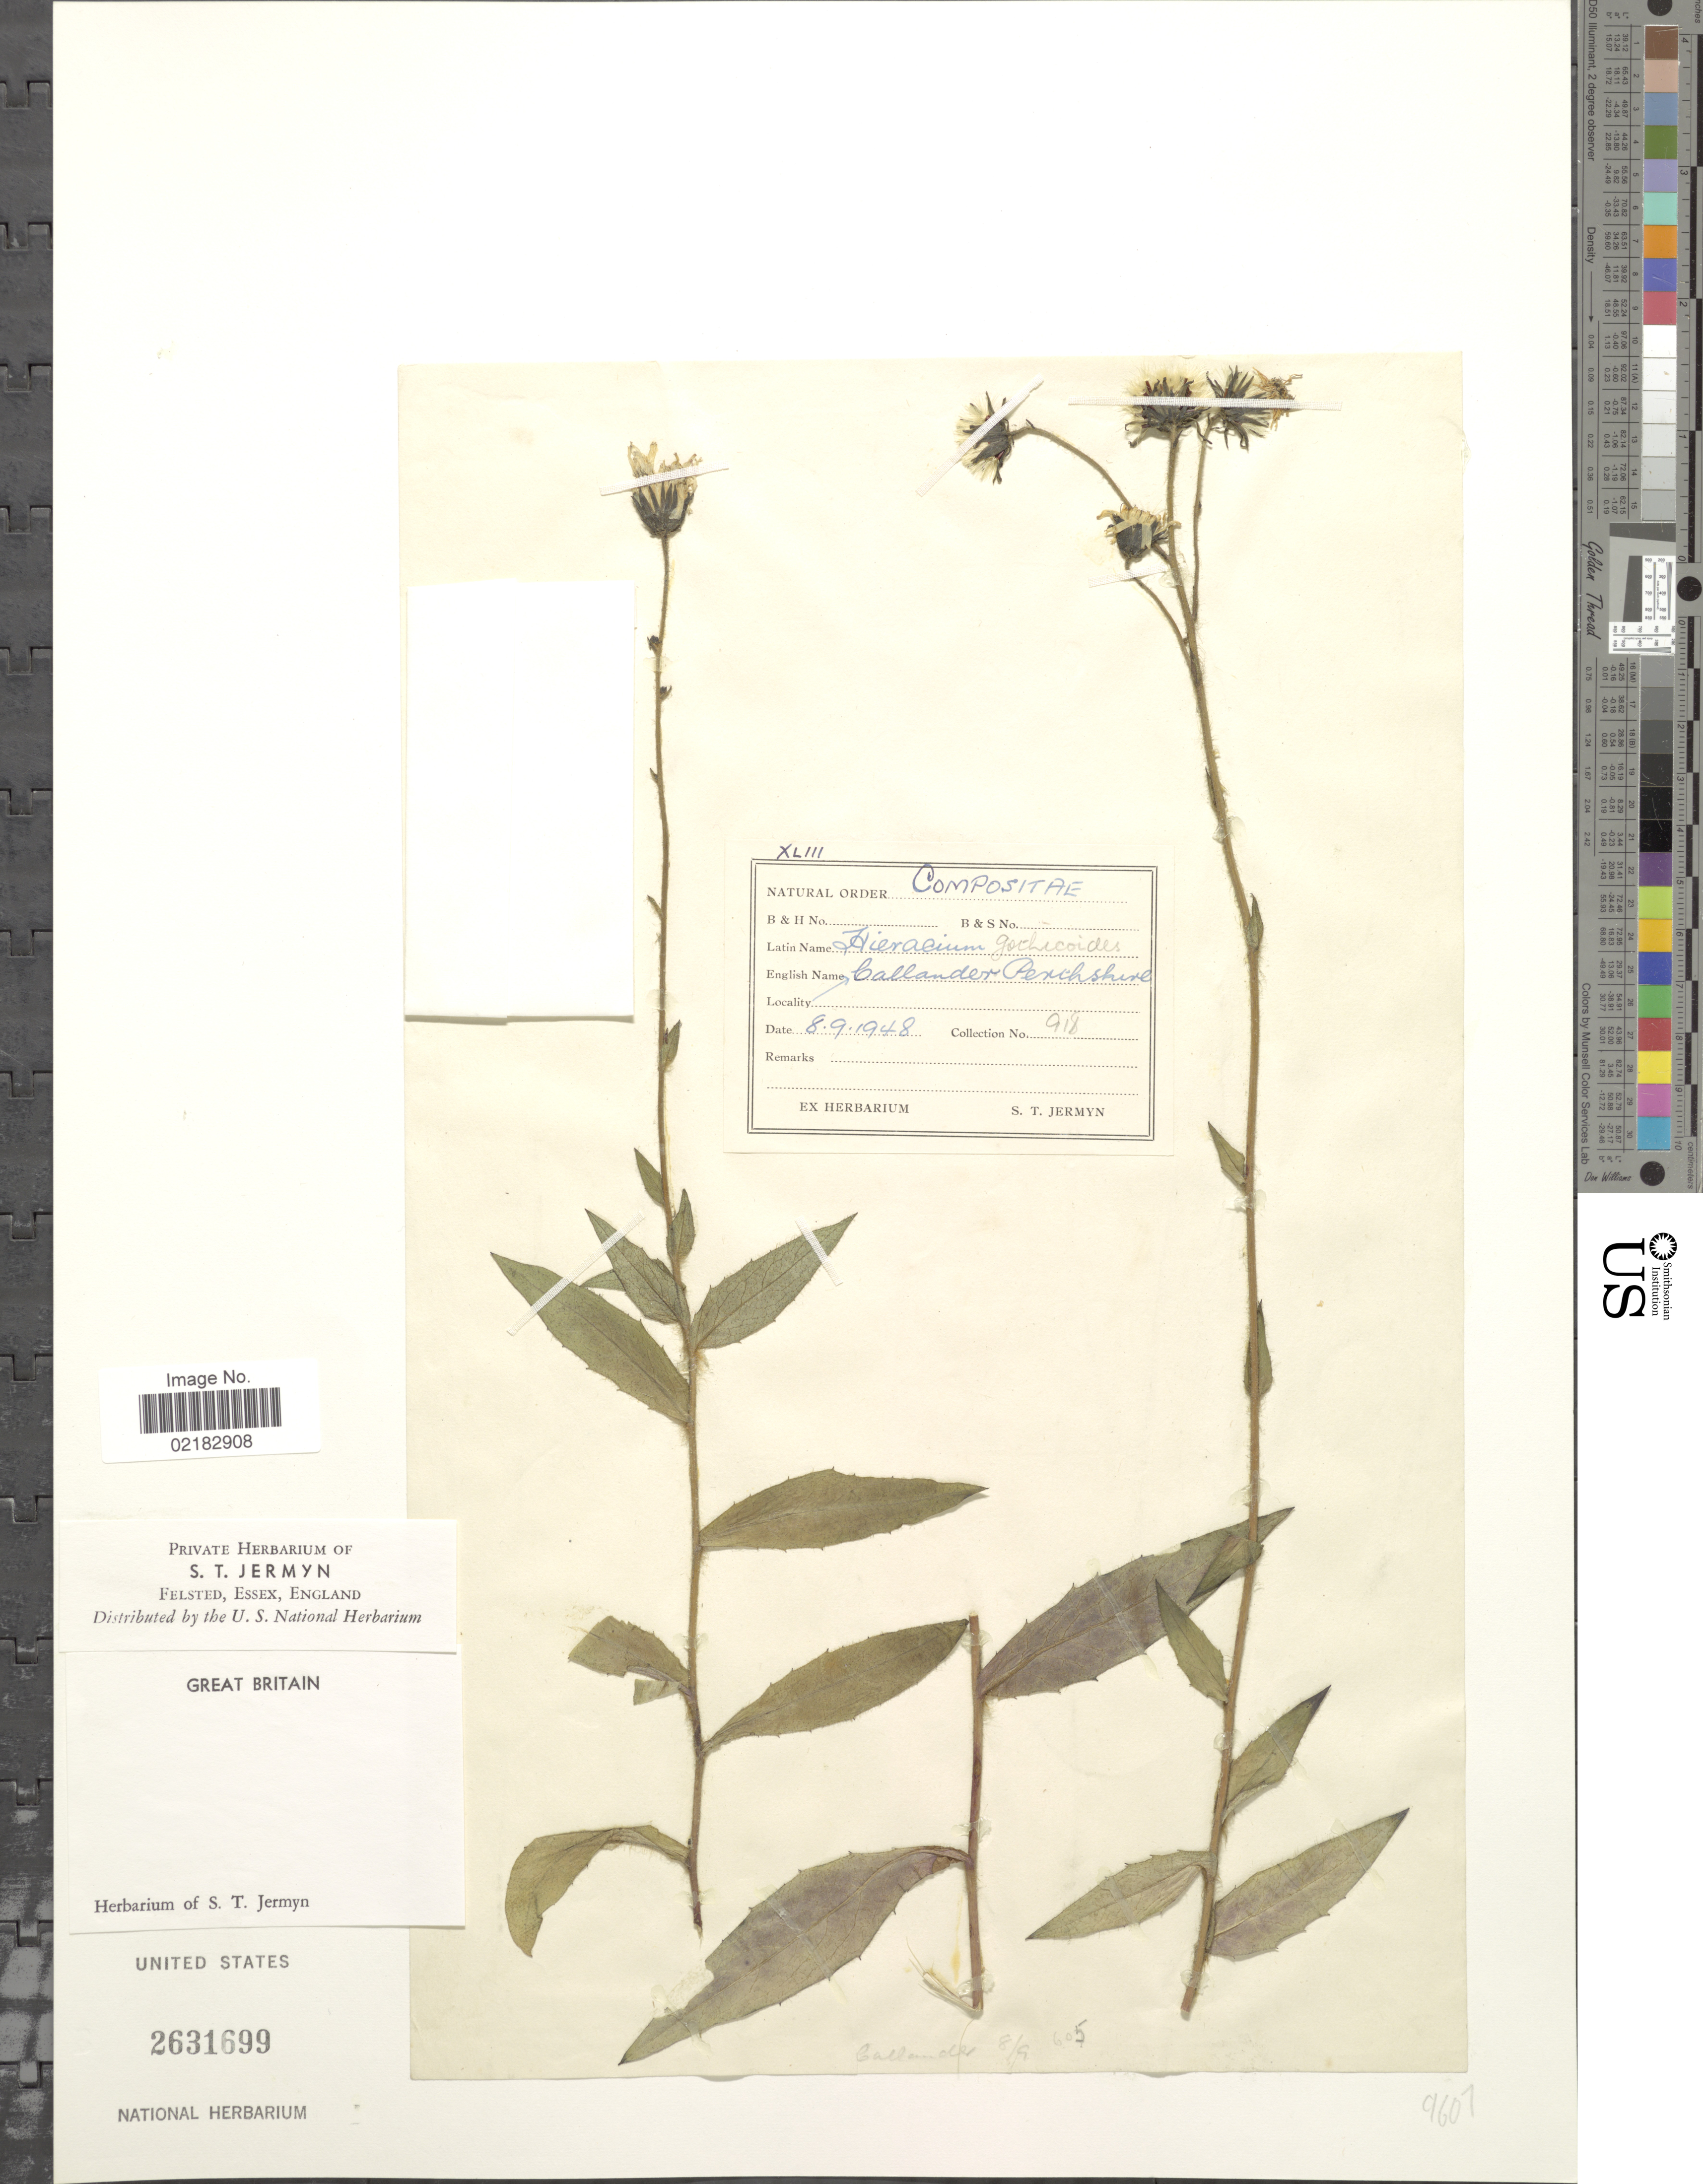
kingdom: Plantae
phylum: Tracheophyta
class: Magnoliopsida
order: Asterales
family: Asteraceae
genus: Hieracium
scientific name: Hieracium gothicoides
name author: Pugsley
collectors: ex herb. S. T. Jermyn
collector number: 912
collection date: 1948-09-08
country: United Kingdom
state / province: Scotland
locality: Callander Perthshire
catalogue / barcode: US 2631699